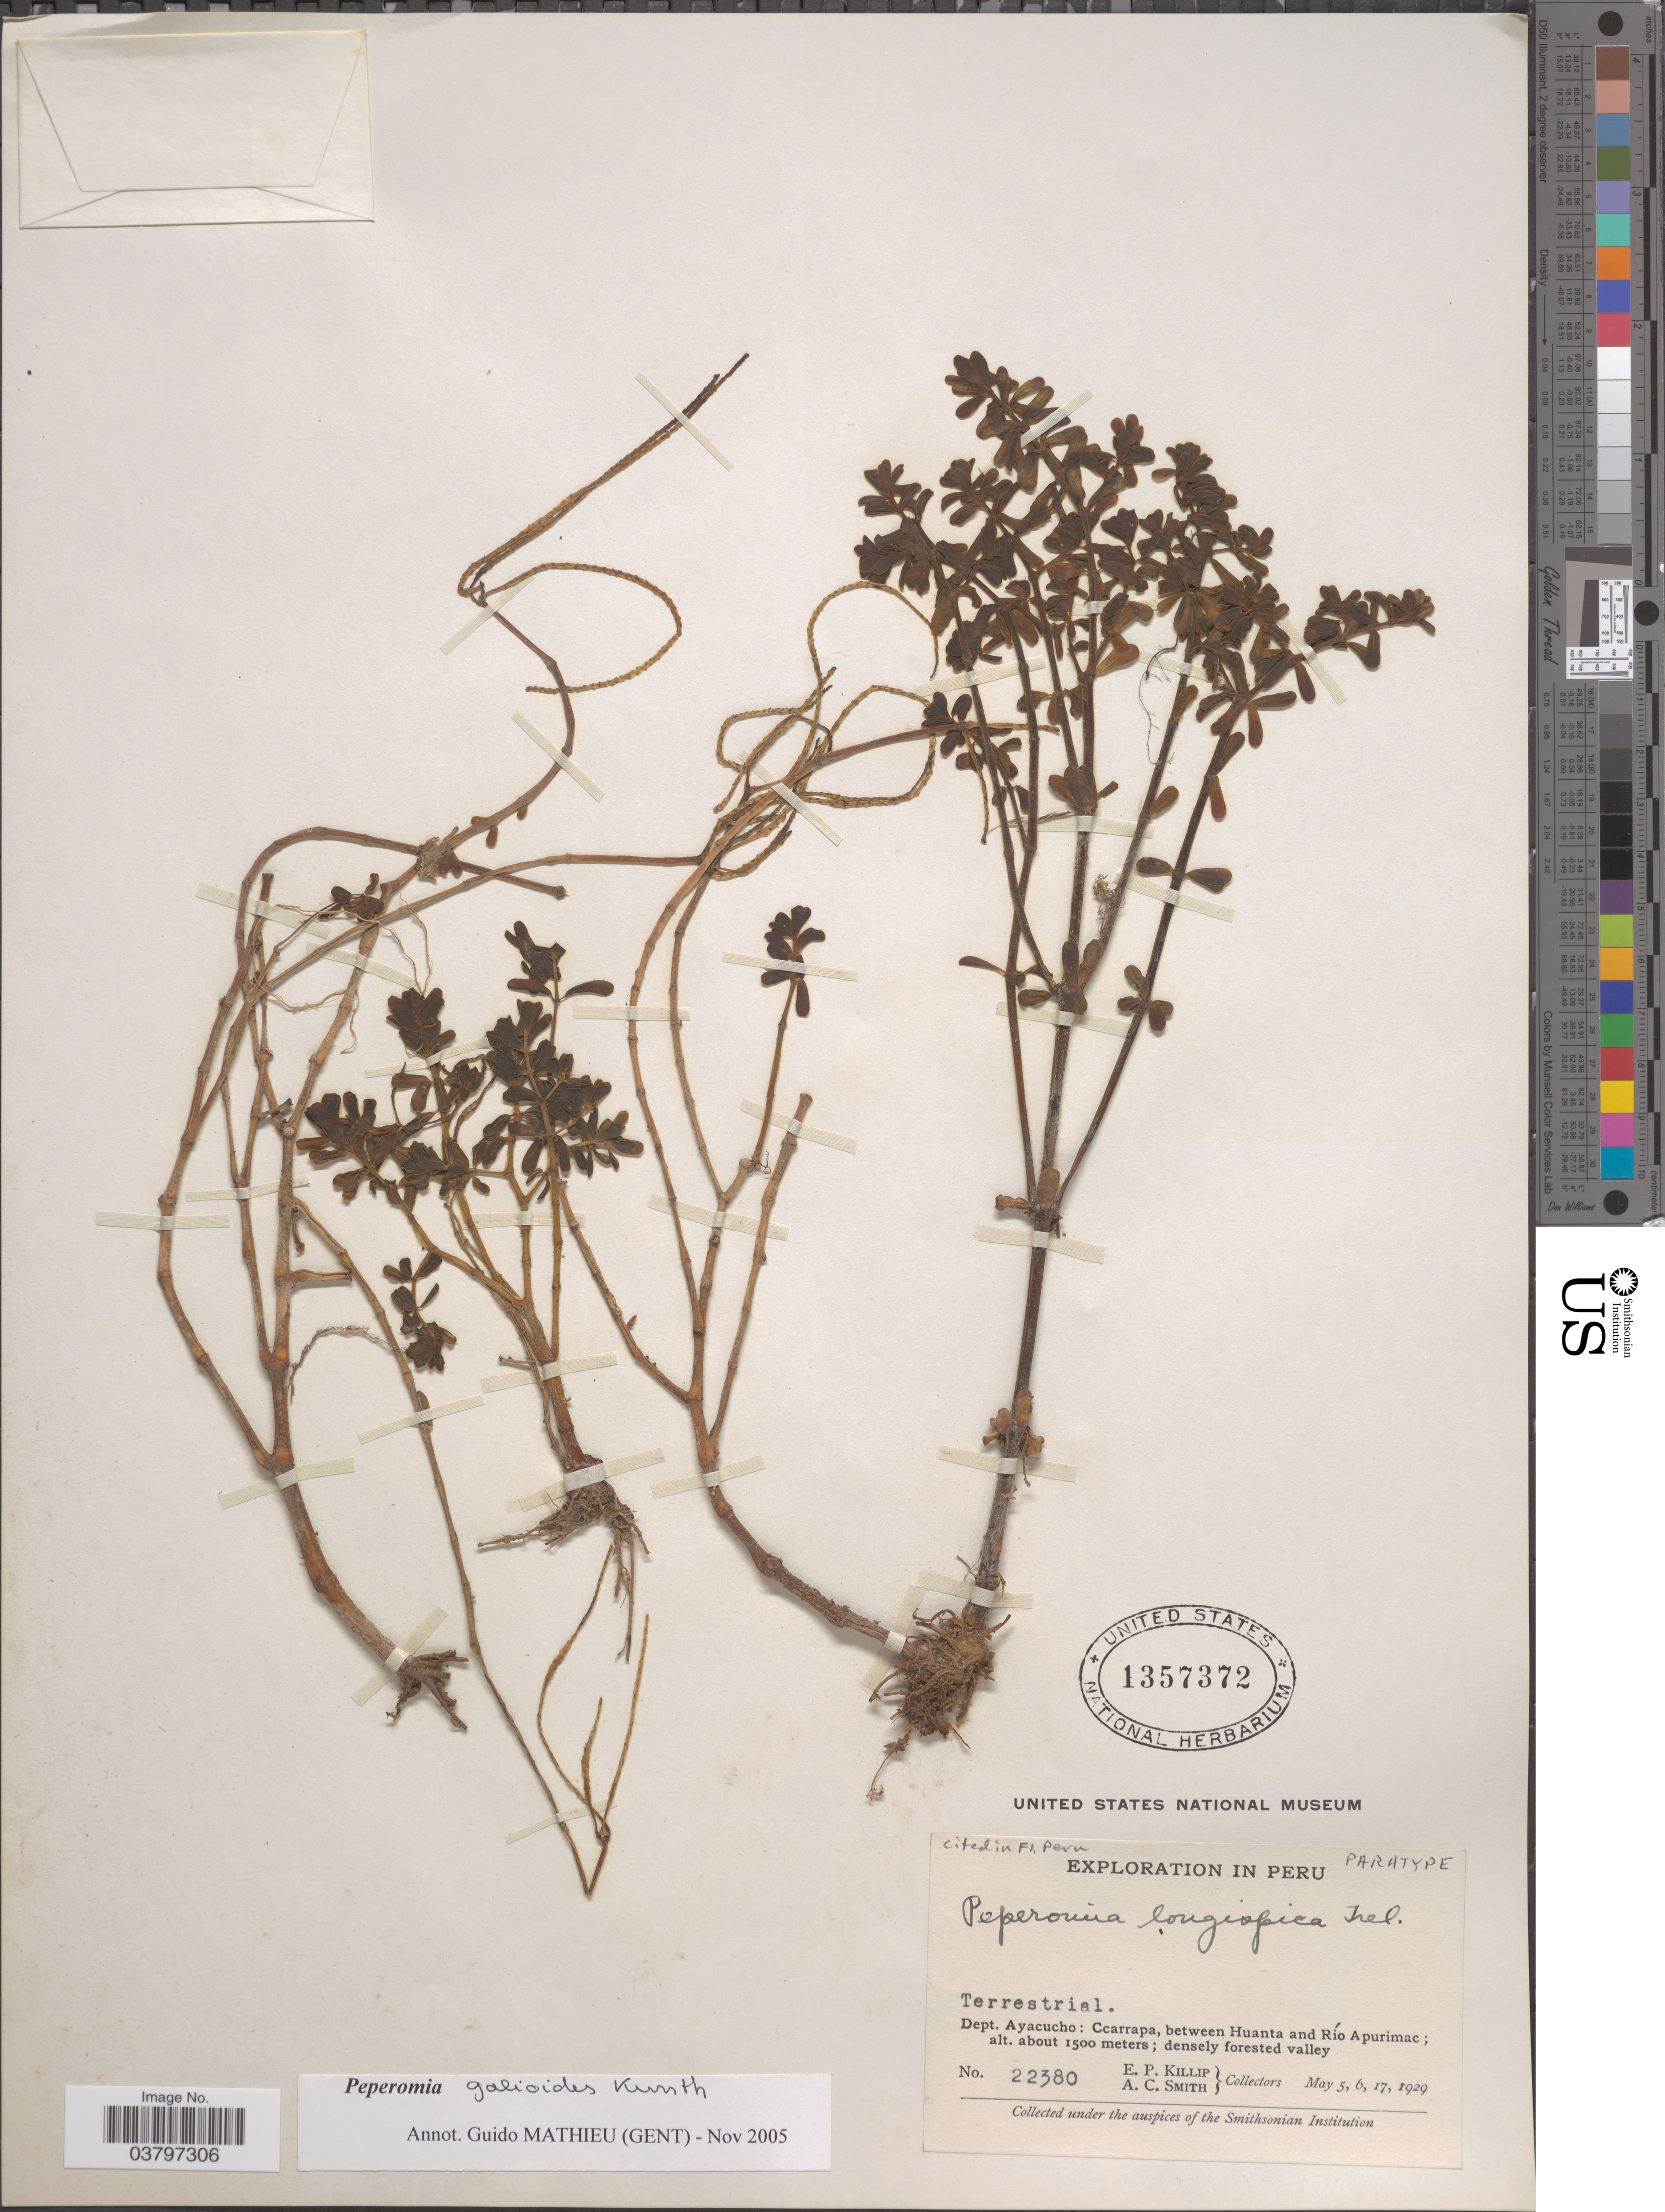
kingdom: Plantae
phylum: Tracheophyta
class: Magnoliopsida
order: Piperales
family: Piperaceae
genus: Peperomia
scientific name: Peperomia galioides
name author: Kunth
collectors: E. P. Killip & A. C. Smith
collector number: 22380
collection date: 1929-05-05/1929-05-17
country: Peru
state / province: Ayacucho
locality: Dept. Ayacucho: Ccarrapa, between Huanta and Río Apurimac.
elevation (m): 1500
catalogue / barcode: US 1357372